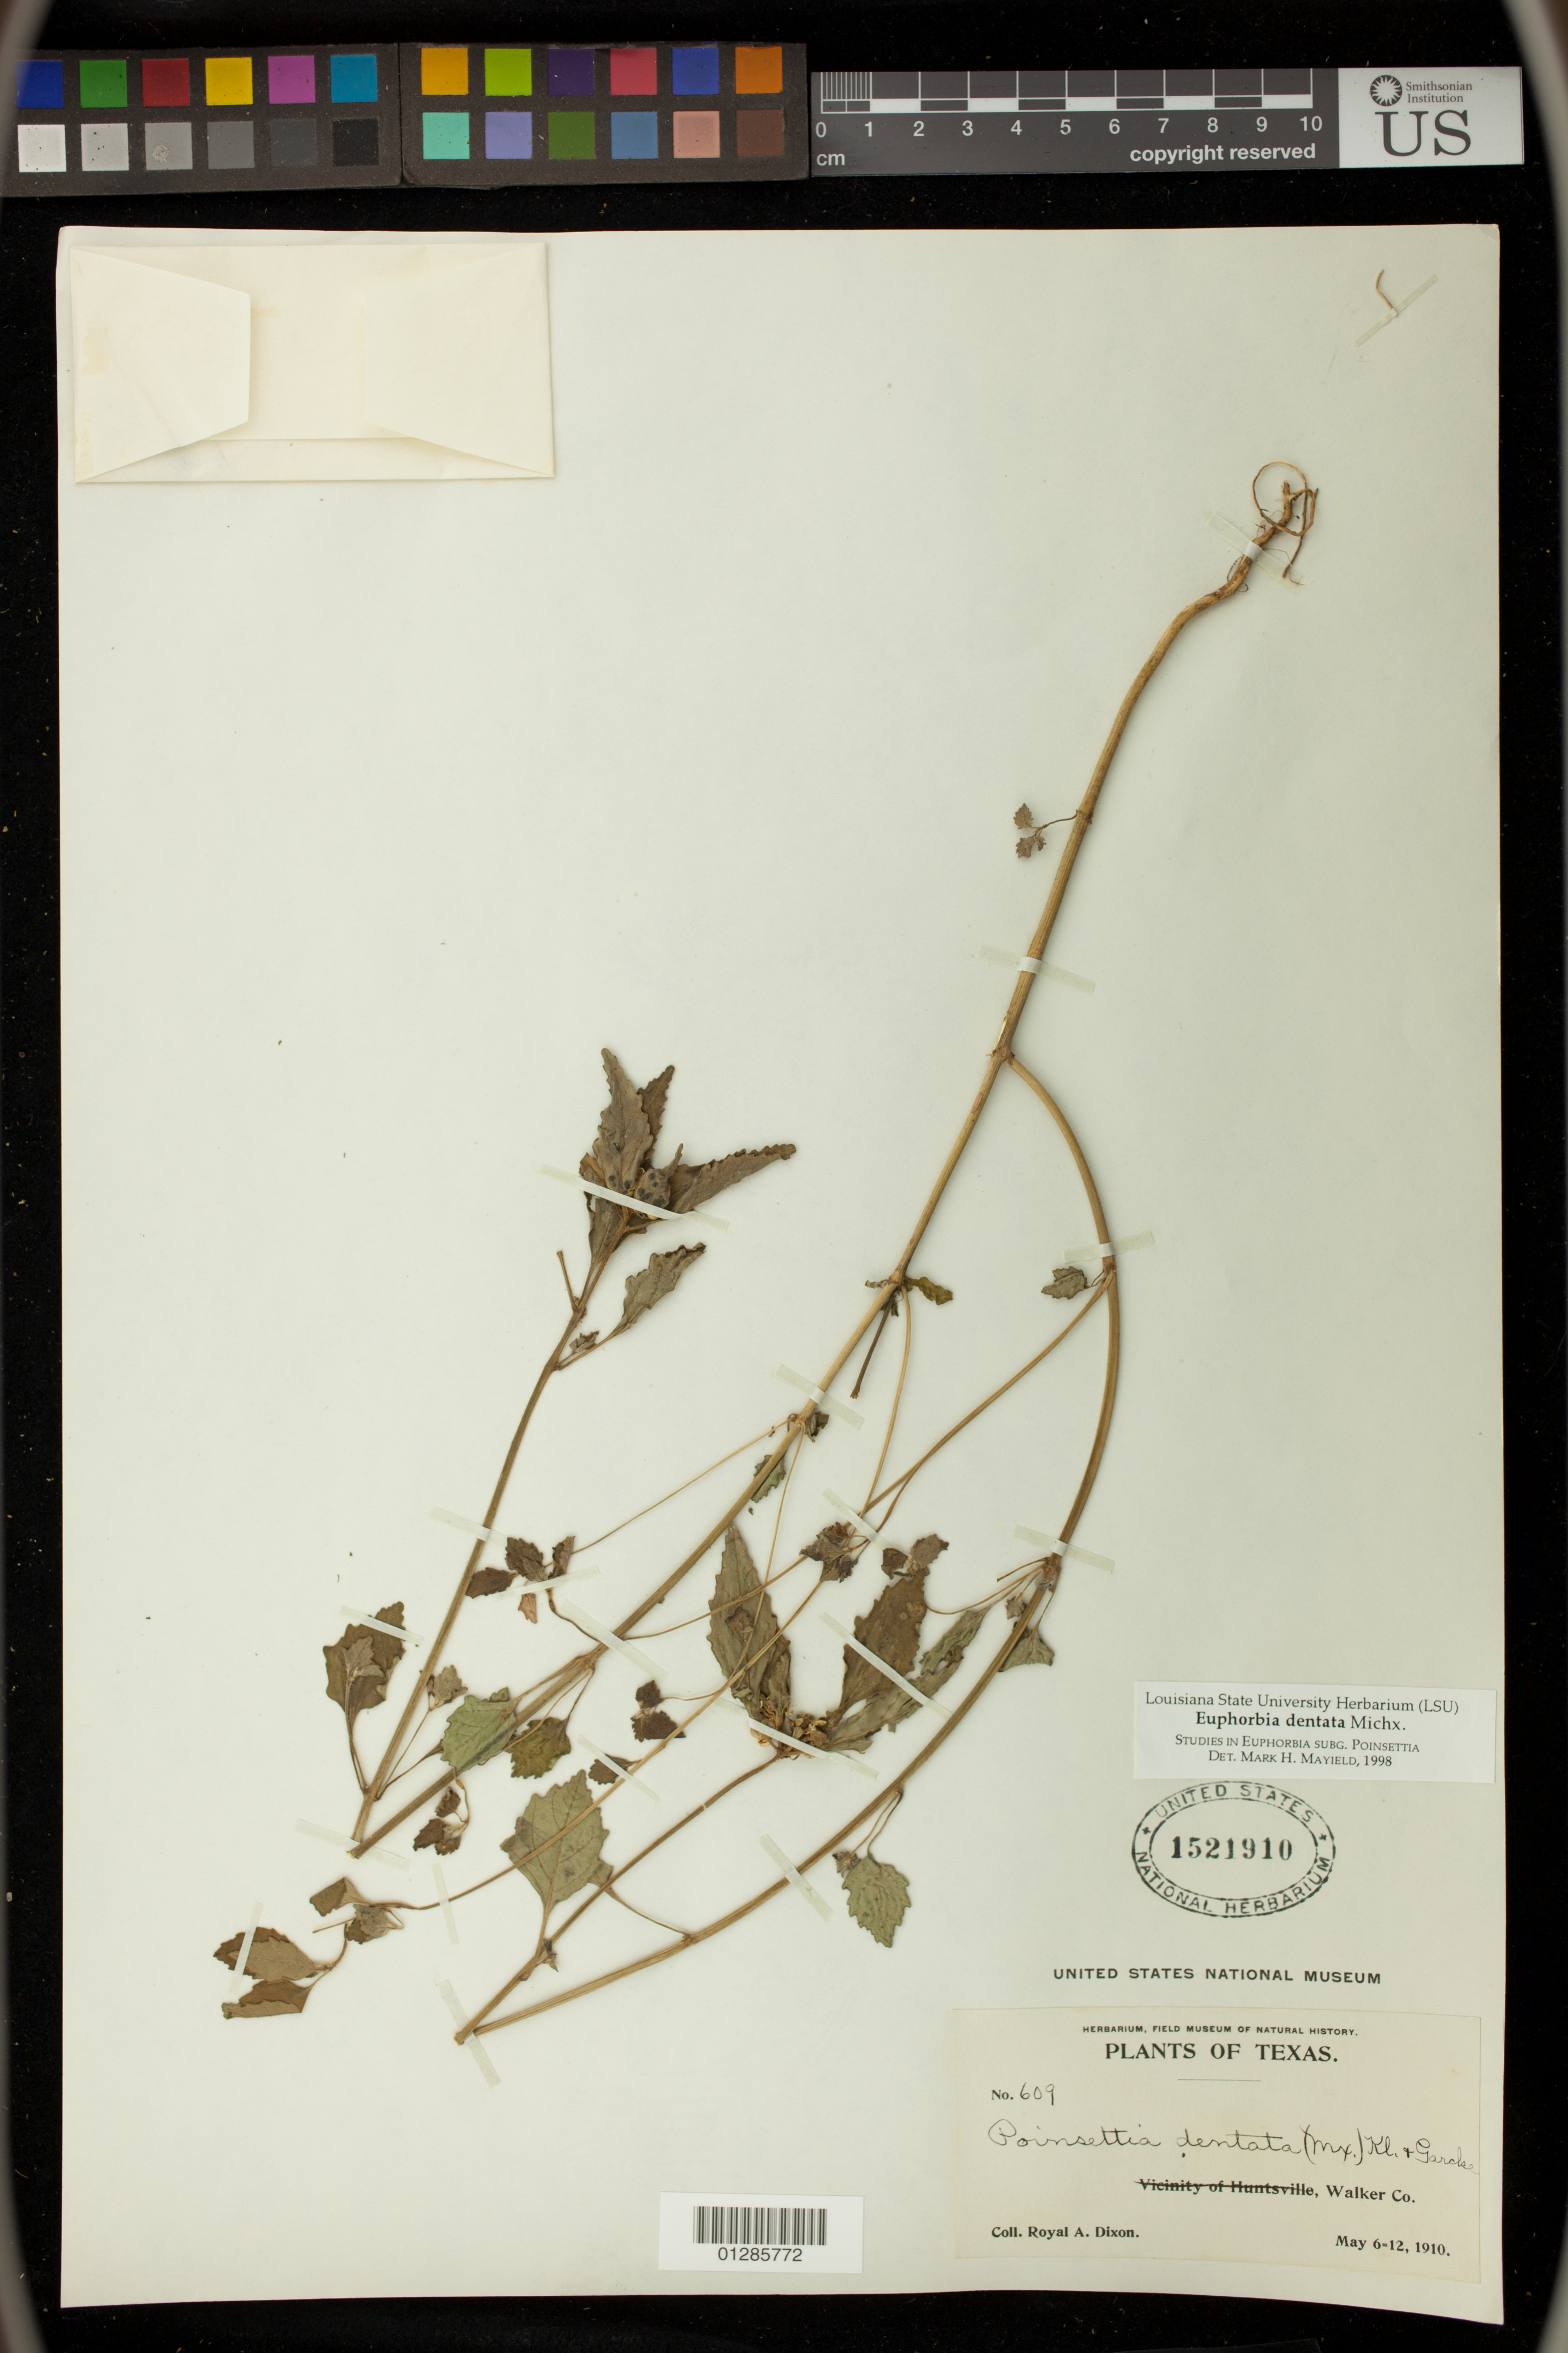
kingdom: Plantae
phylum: Tracheophyta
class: Magnoliopsida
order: Malpighiales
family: Euphorbiaceae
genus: Euphorbia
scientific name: Euphorbia dentata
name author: Michx.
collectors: R. A. Dixon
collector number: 609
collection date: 1910-05-06/1910-05-12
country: United States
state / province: Texas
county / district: Walker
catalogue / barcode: US 1521910